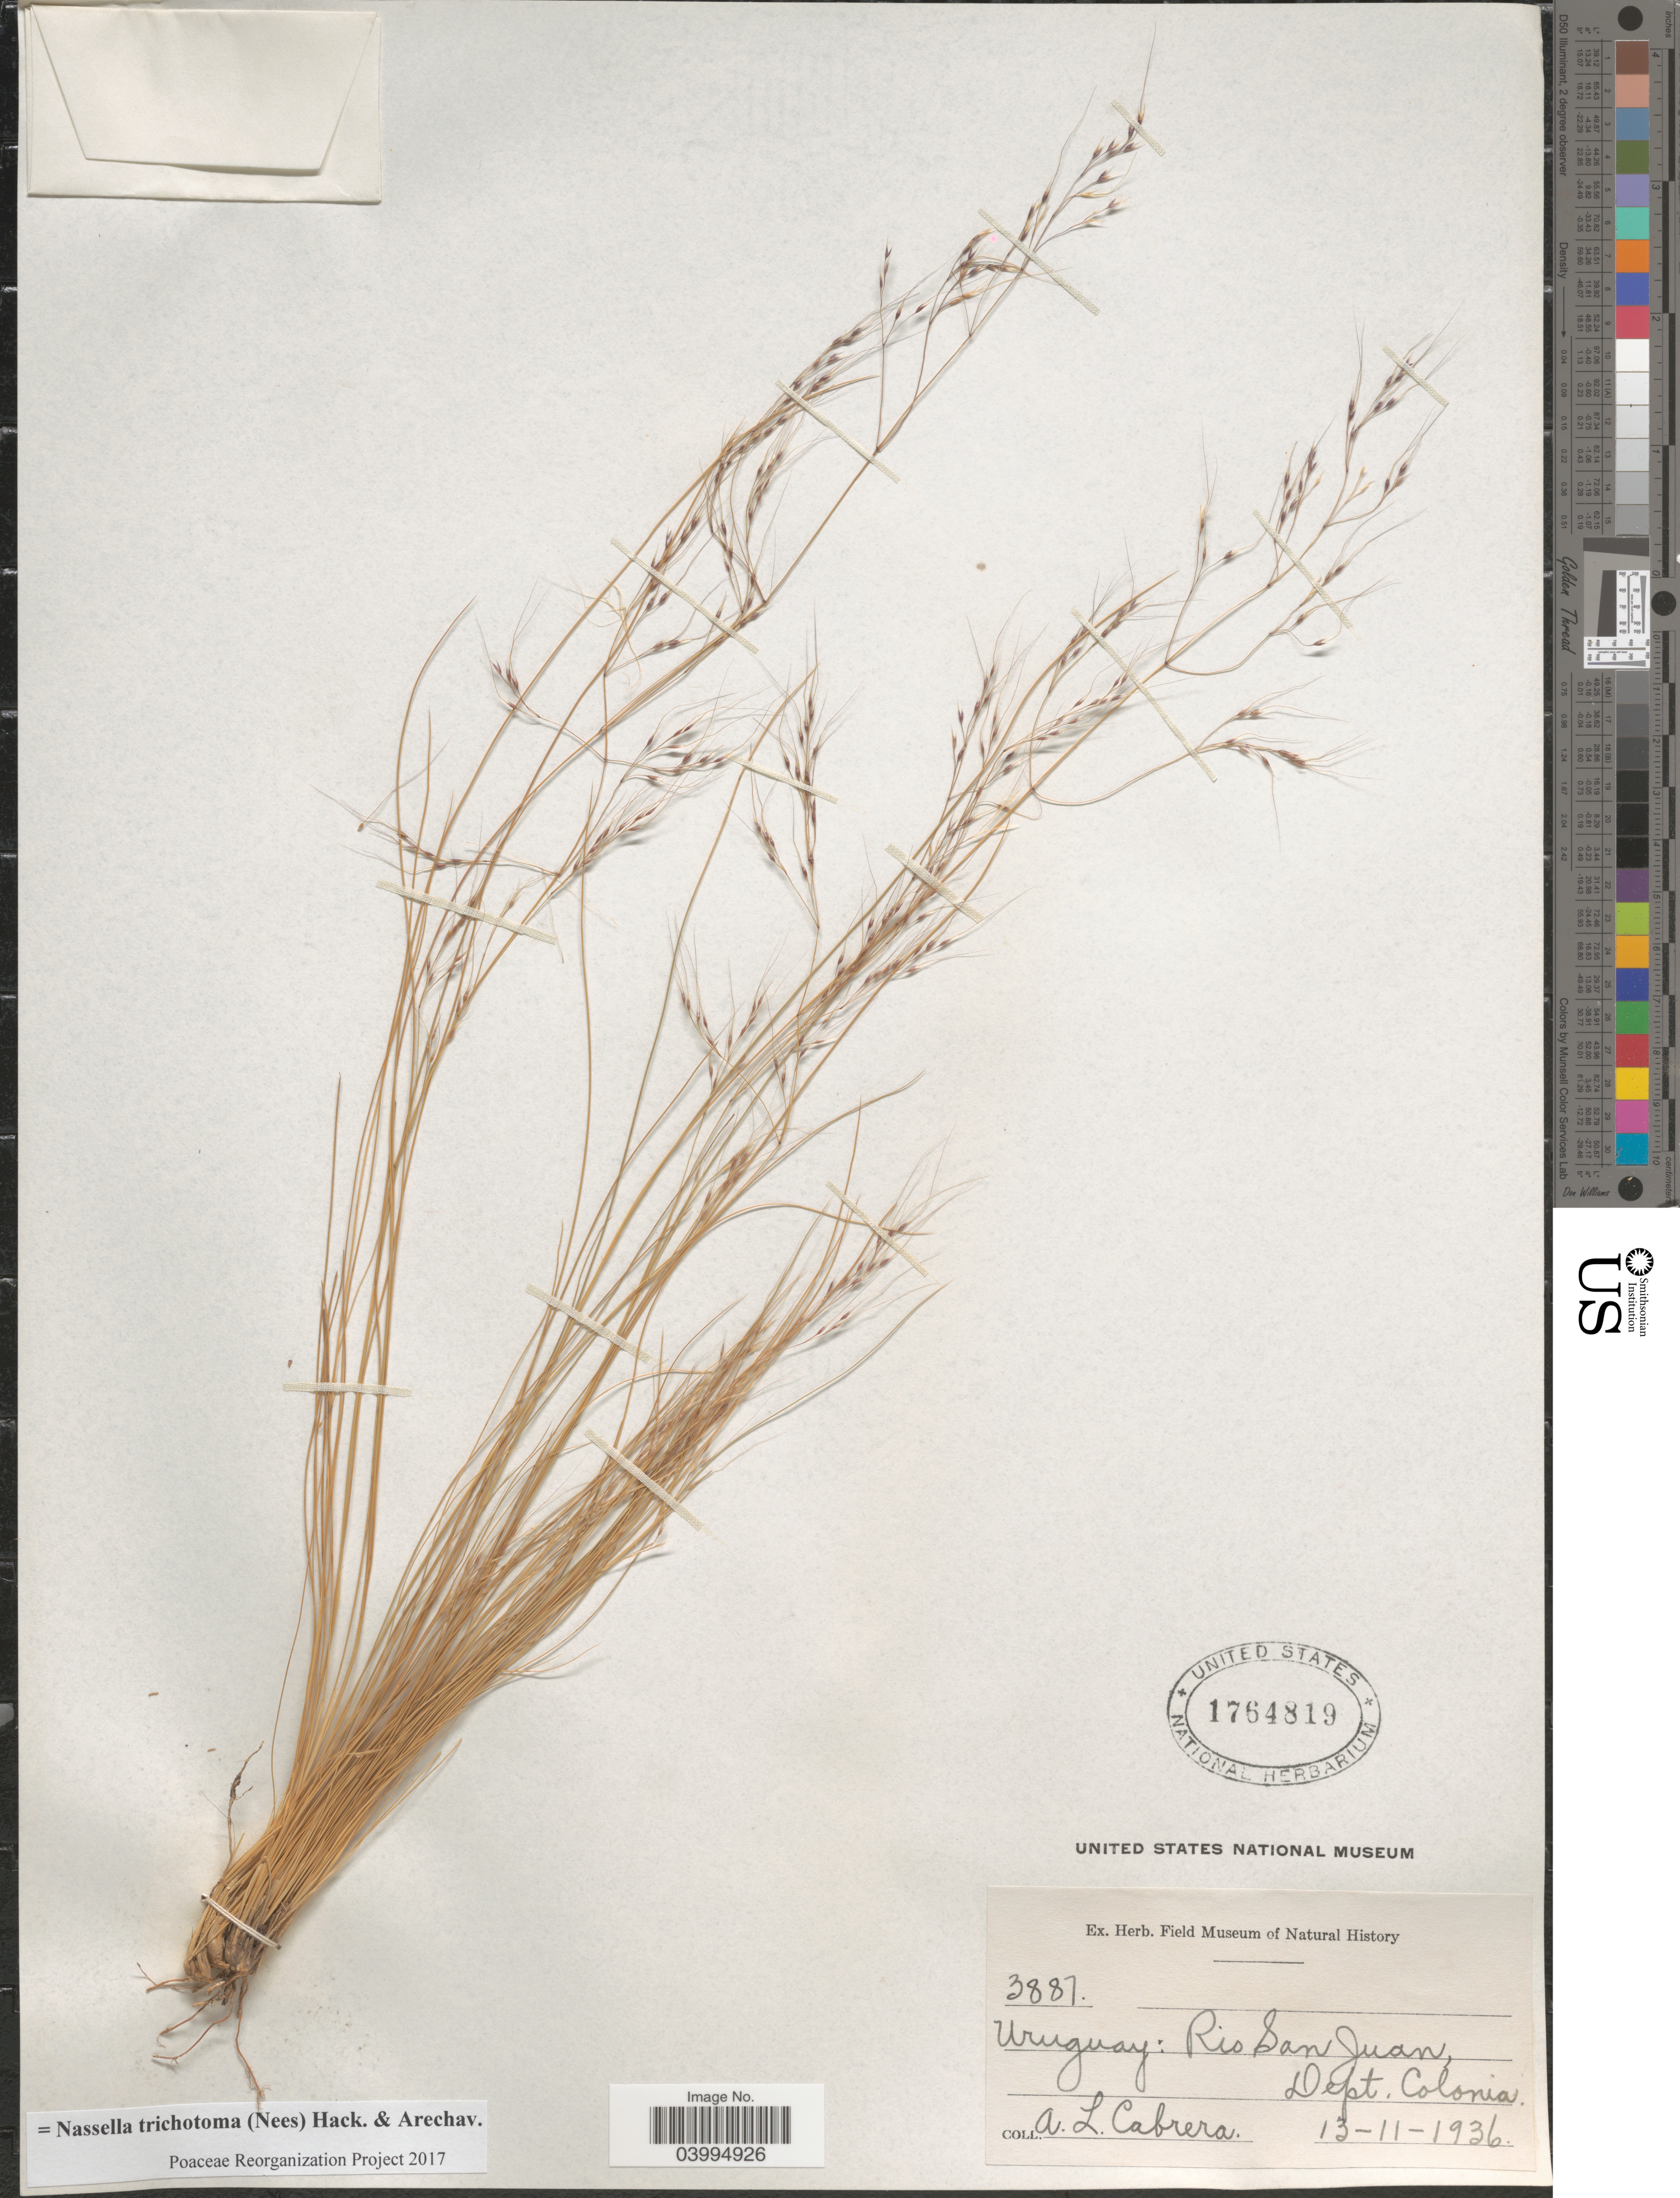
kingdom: Plantae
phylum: Tracheophyta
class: Liliopsida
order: Poales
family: Poaceae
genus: Nassella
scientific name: Nassella trichotoma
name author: (Ness) Hack. ex Arechav.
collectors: A. L. Cabrera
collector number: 3887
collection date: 1936-11-13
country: Uruguay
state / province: Colonia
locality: Rio San Juan, Dept. Colonia.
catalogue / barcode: US 1764819